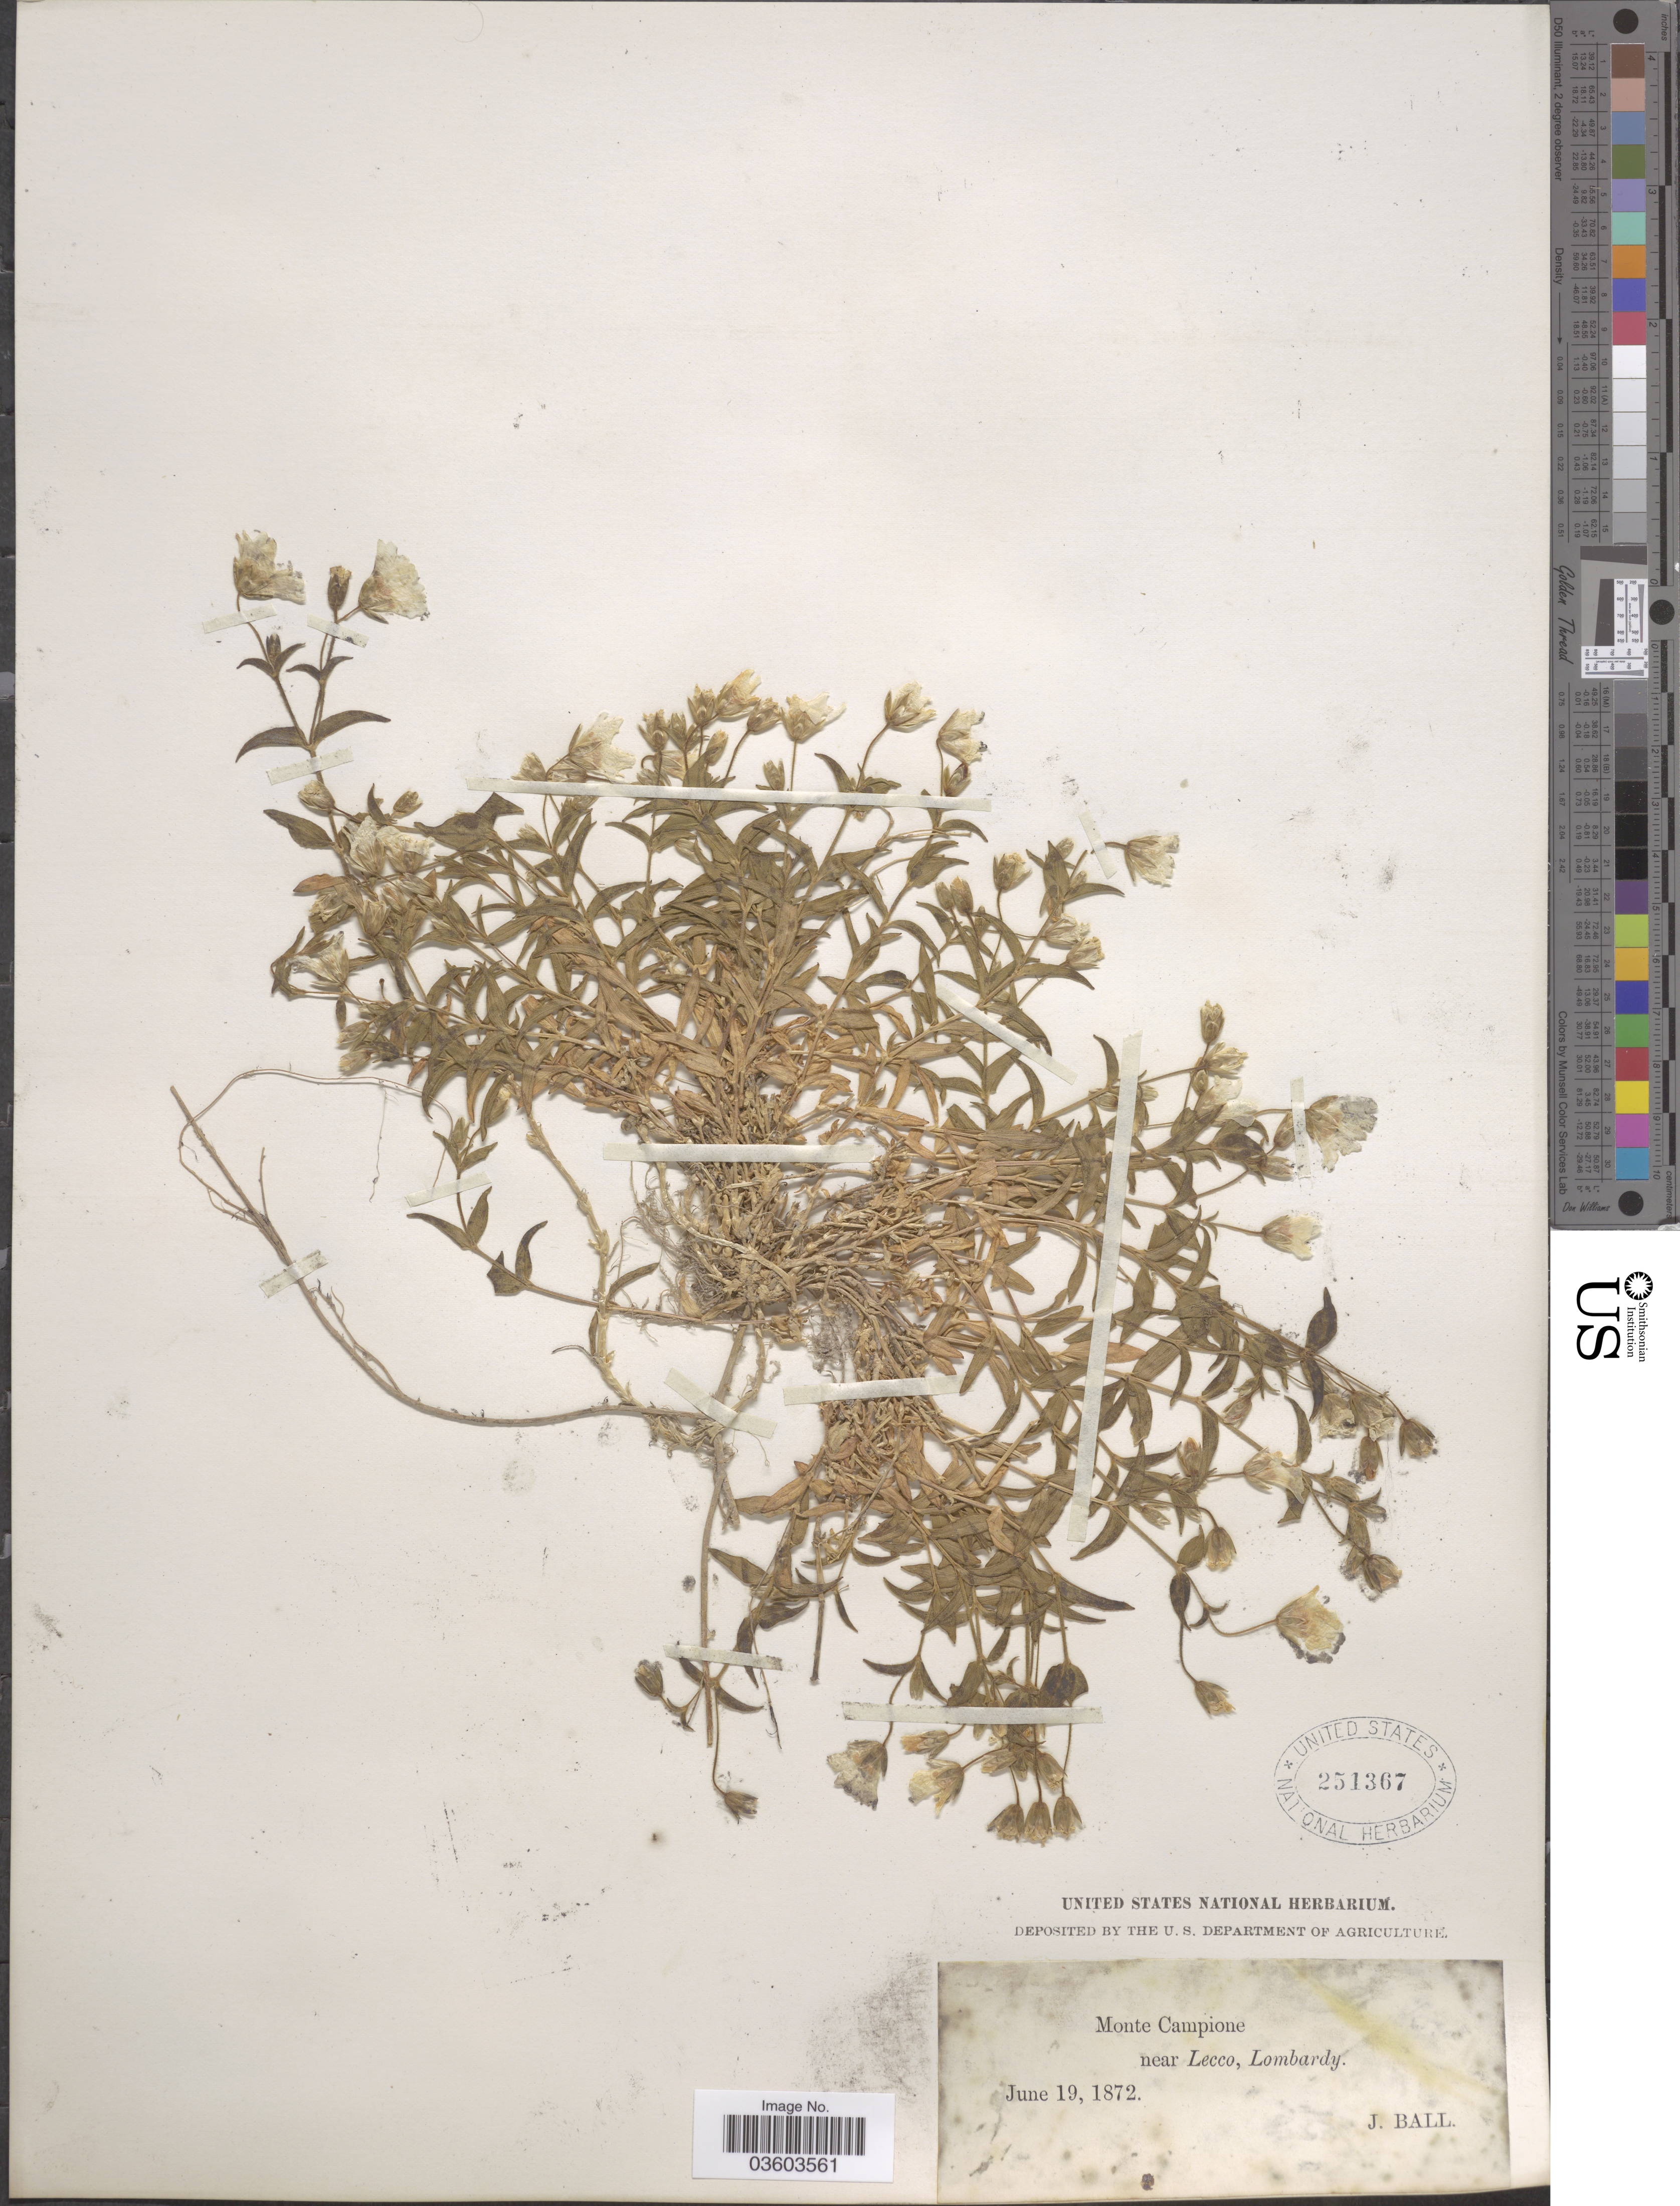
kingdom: Plantae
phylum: Tracheophyta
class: Magnoliopsida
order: Caryophyllales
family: Caryophyllaceae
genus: Cerastium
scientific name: Cerastium sp.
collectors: J. Ball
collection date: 1872-06-19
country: Italy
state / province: Lombardy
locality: Monte Campione, near Lecco.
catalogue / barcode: US 251367